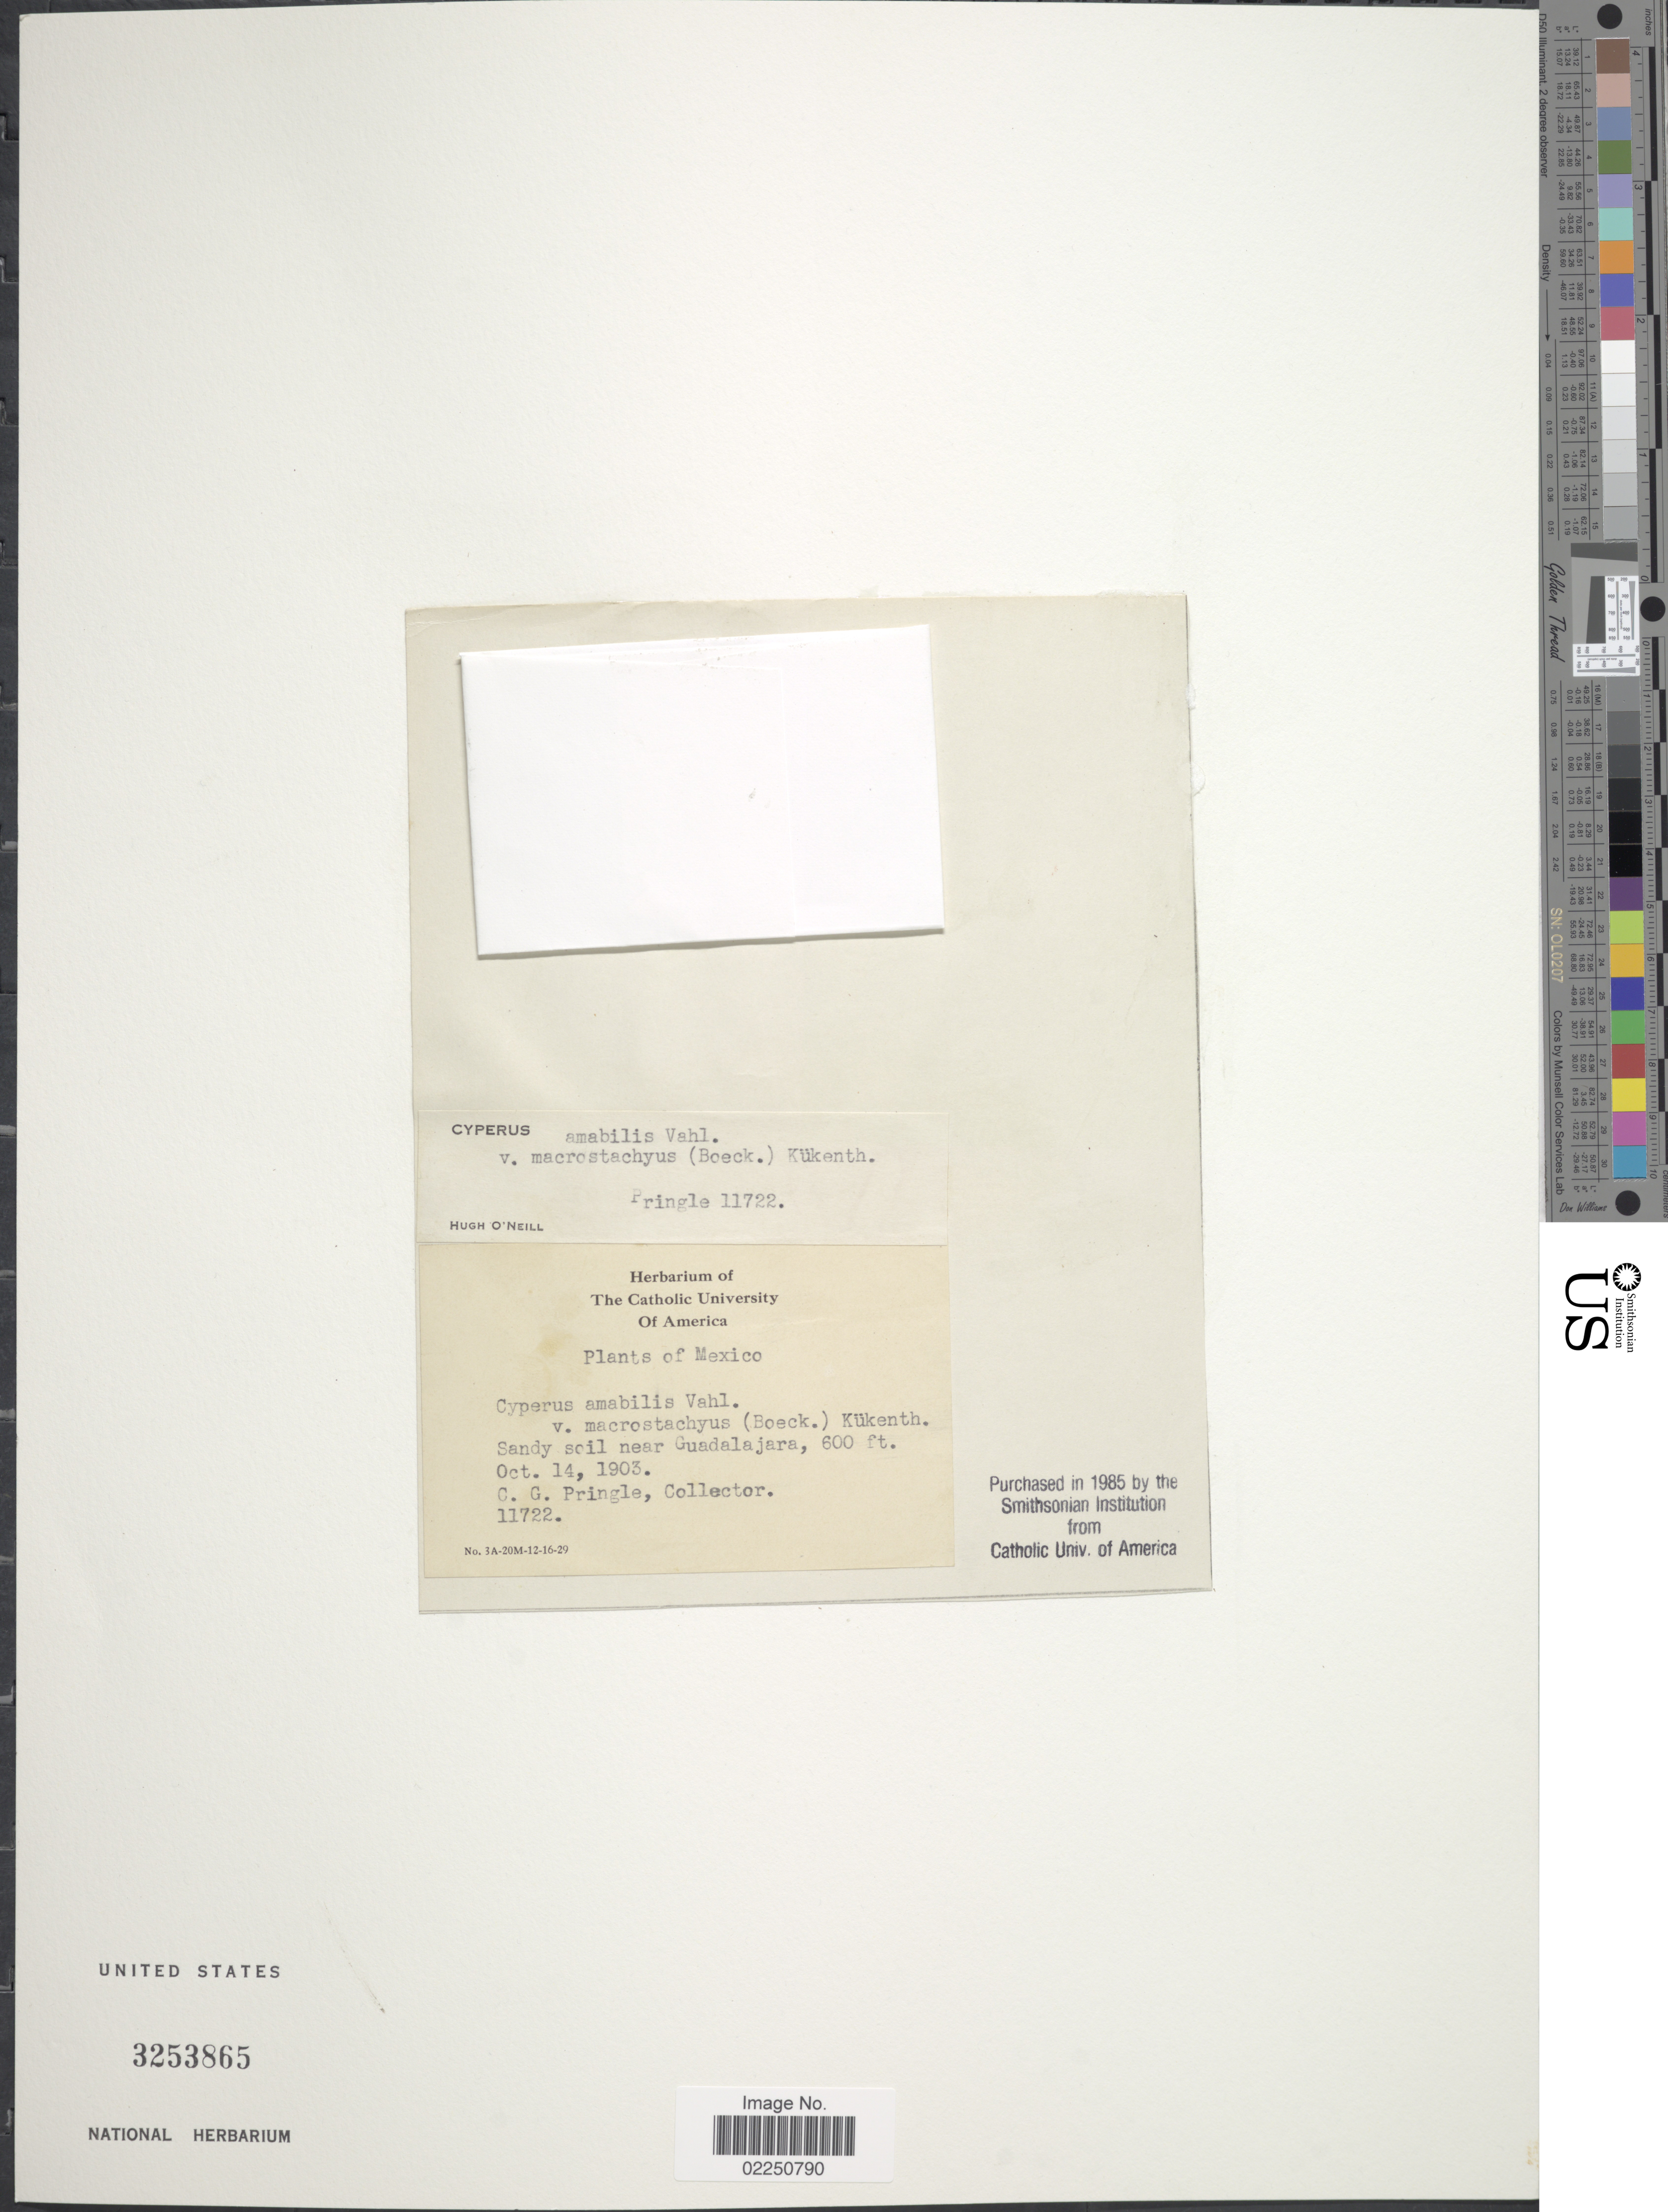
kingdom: Plantae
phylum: Tracheophyta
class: Liliopsida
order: Poales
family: Cyperaceae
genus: Cyperus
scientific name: Cyperus amabilis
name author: Vahl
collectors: C. G. Pringle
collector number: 11722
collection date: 1903-10-14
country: Mexico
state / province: Jalisco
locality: Sandy soil near Guadalajara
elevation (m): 183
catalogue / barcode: US 3253865